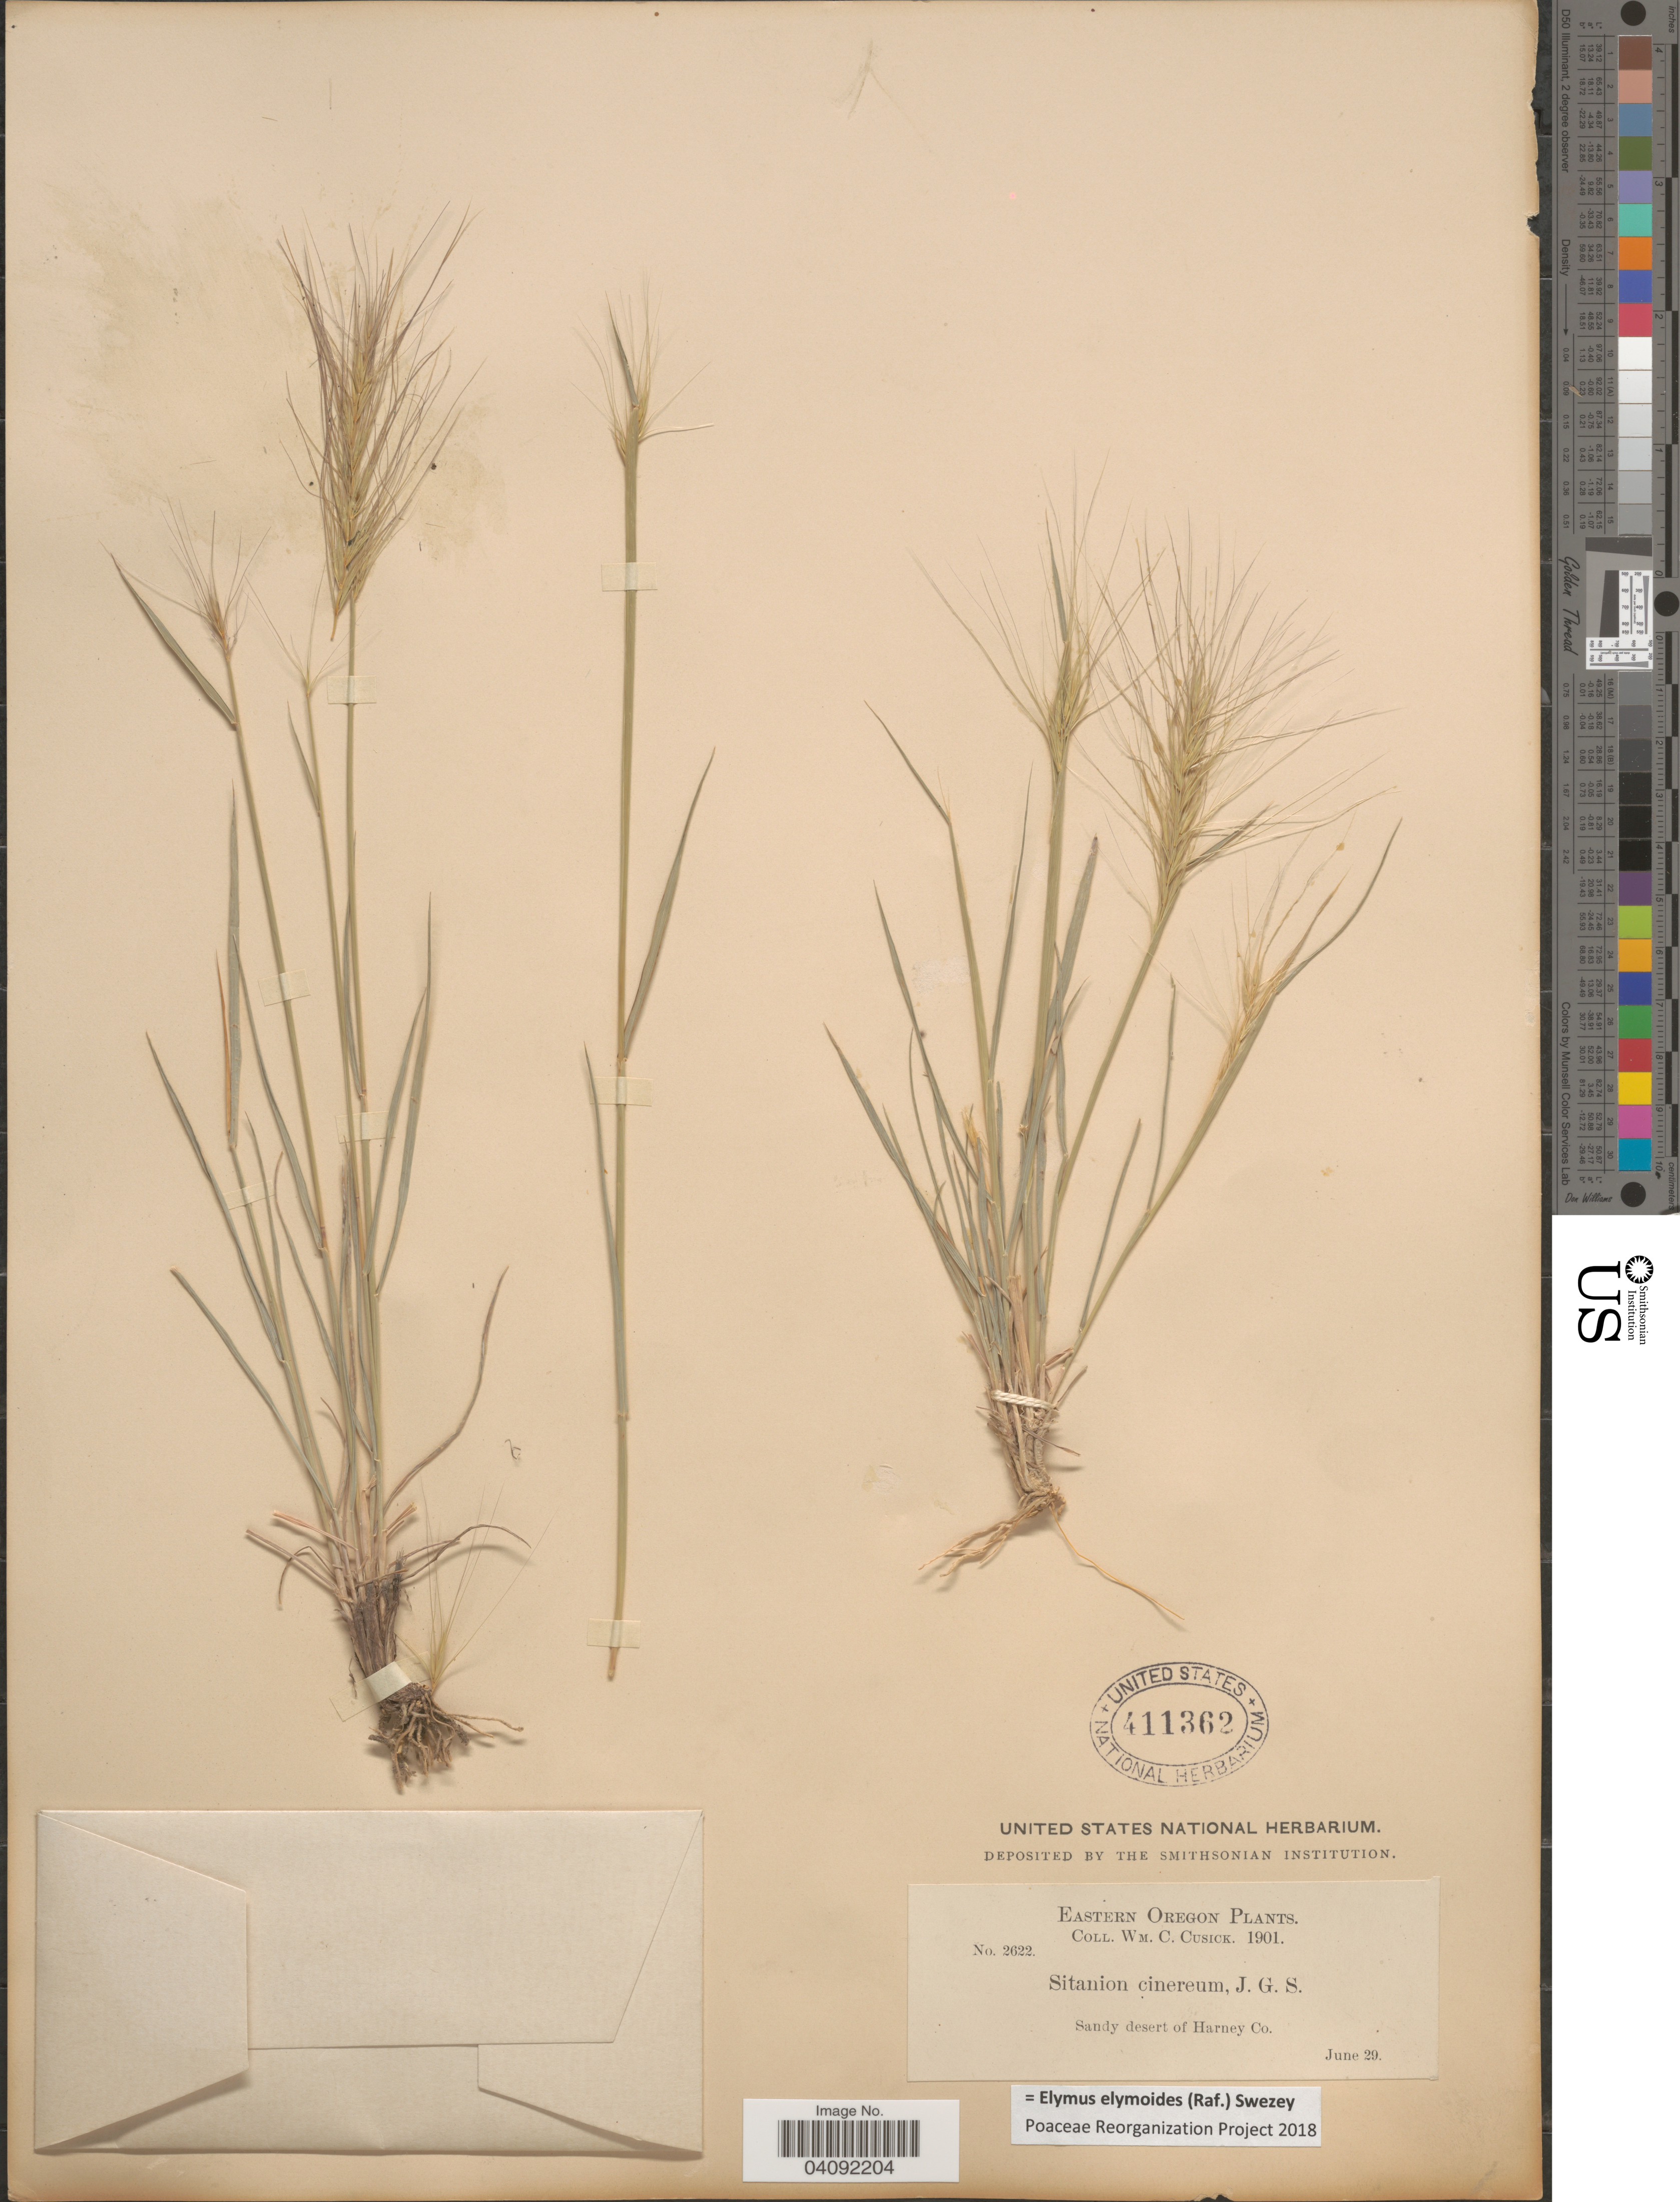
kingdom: Plantae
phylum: Tracheophyta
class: Liliopsida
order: Poales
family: Poaceae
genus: Elymus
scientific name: Elymus elymoides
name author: (Raf.) Swezey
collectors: W. C. Cusick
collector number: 2622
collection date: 1901-06-29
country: United States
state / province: Oregon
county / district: Harney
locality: Eastern Oregon. Sandy desert of Harney Co.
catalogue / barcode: US 411362